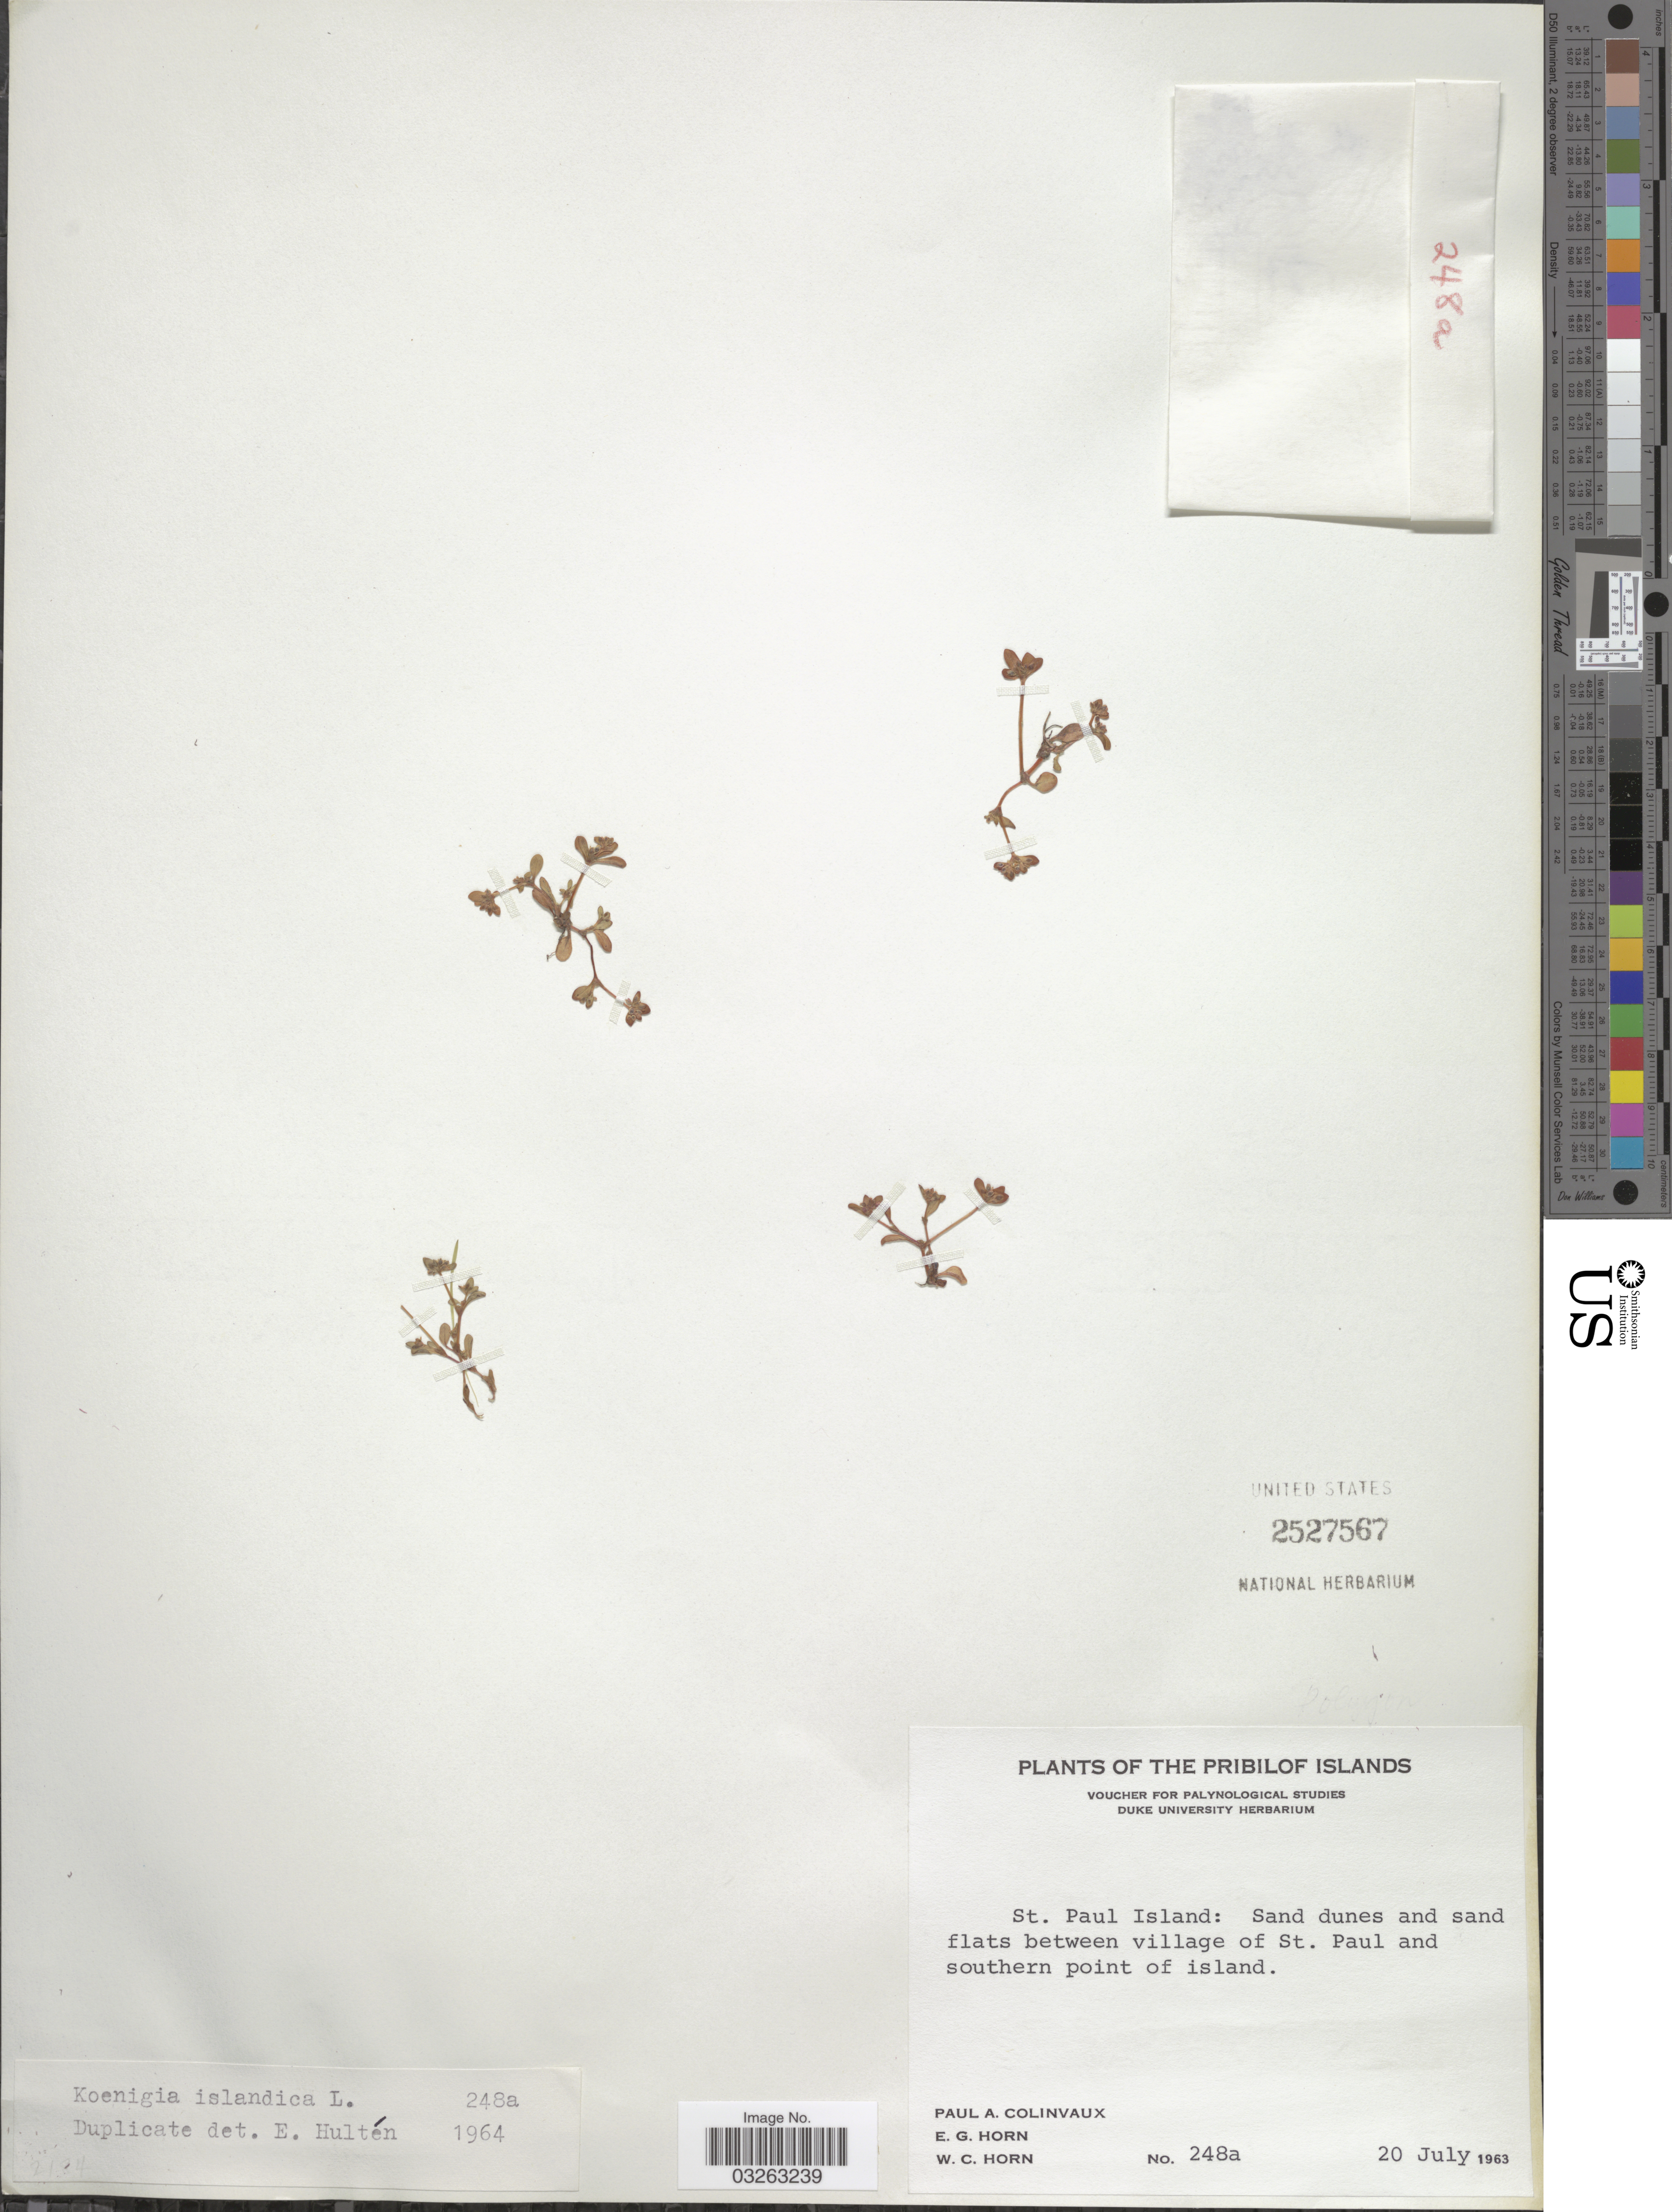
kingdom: Plantae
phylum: Tracheophyta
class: Magnoliopsida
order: Caryophyllales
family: Polygonaceae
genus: Koenigia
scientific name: Koenigia islandica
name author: L.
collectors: P. Colinvaux, E. Horn & W. Horn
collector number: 248a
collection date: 1963-07-20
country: United States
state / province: Alaska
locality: Pribilof Islands. St. Paul Island: Sand dunes and sand flats between village of St. Paul and southern point of island.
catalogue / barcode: US 2527567